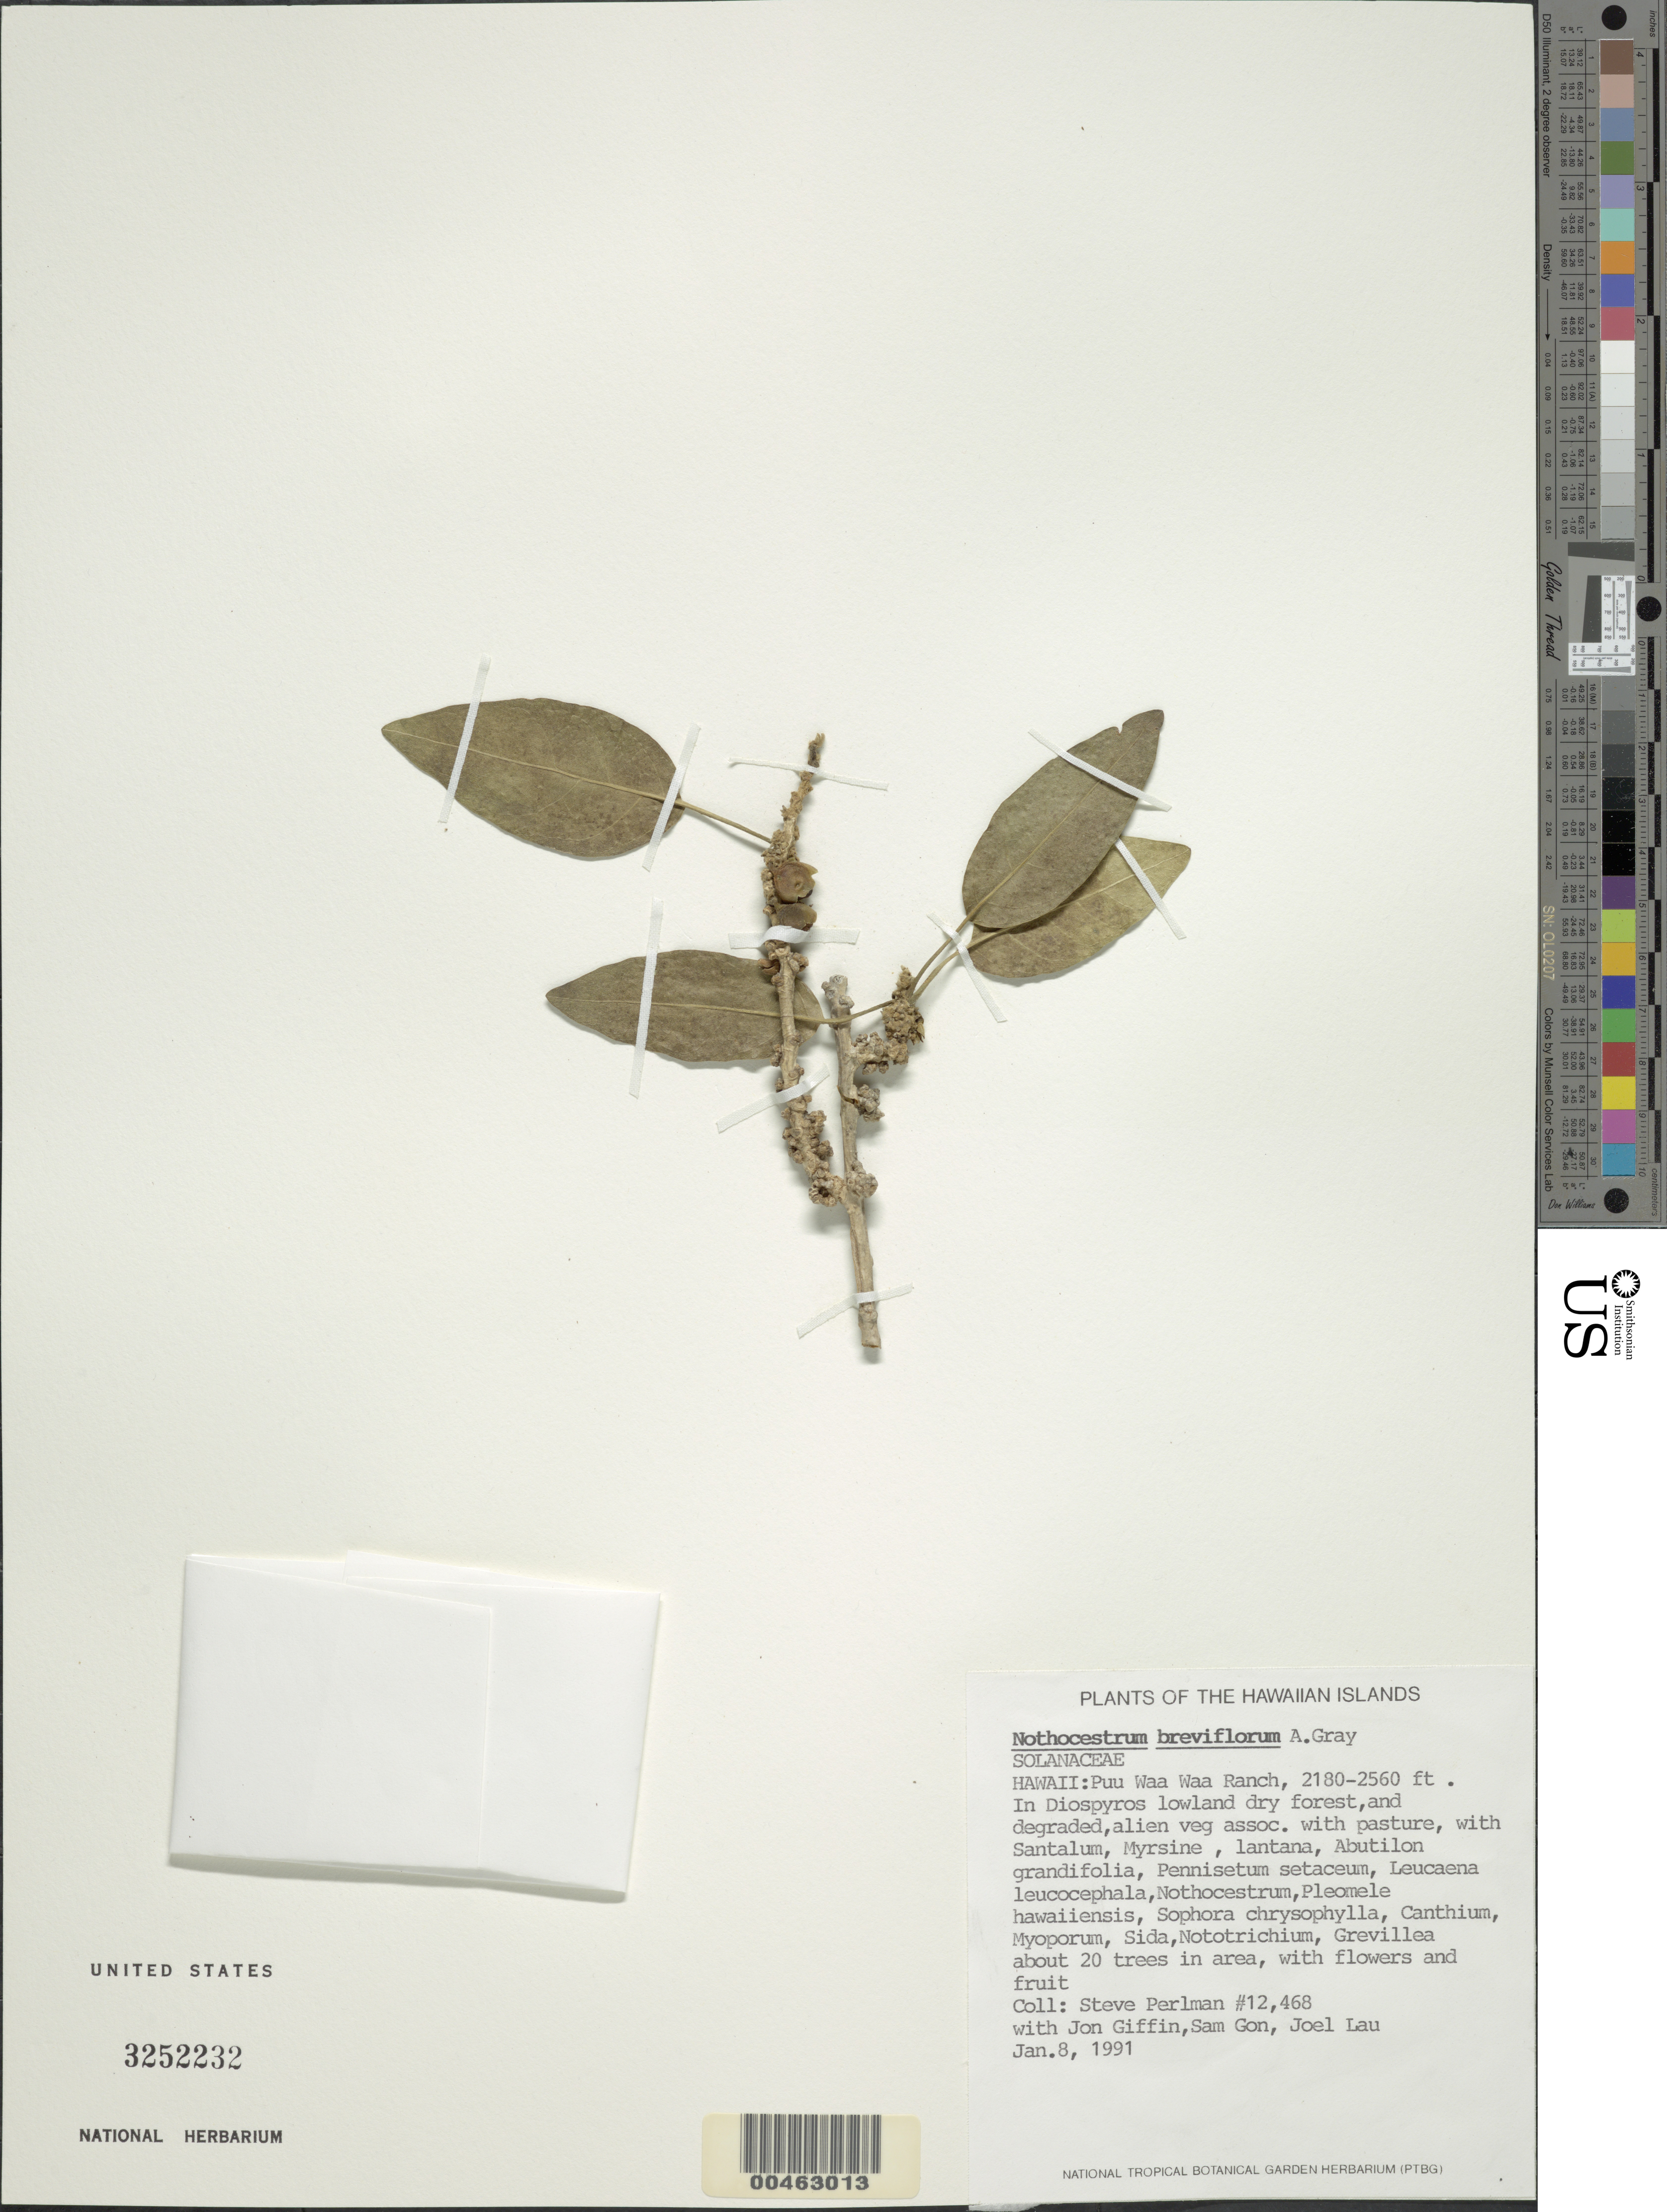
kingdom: Plantae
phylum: Tracheophyta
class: Magnoliopsida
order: Solanales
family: Solanaceae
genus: Nothocestrum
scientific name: Nothocestrum breviflorum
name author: A. Gray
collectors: S. P. Perlman, J. Giffin, S. Gon & J. Lau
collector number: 12468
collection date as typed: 8 Jan 1991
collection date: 1991-01-08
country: United States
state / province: Hawaii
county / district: Hawaii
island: Hawaii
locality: Puu Waa Waa Ranch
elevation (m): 664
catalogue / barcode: US 3252232